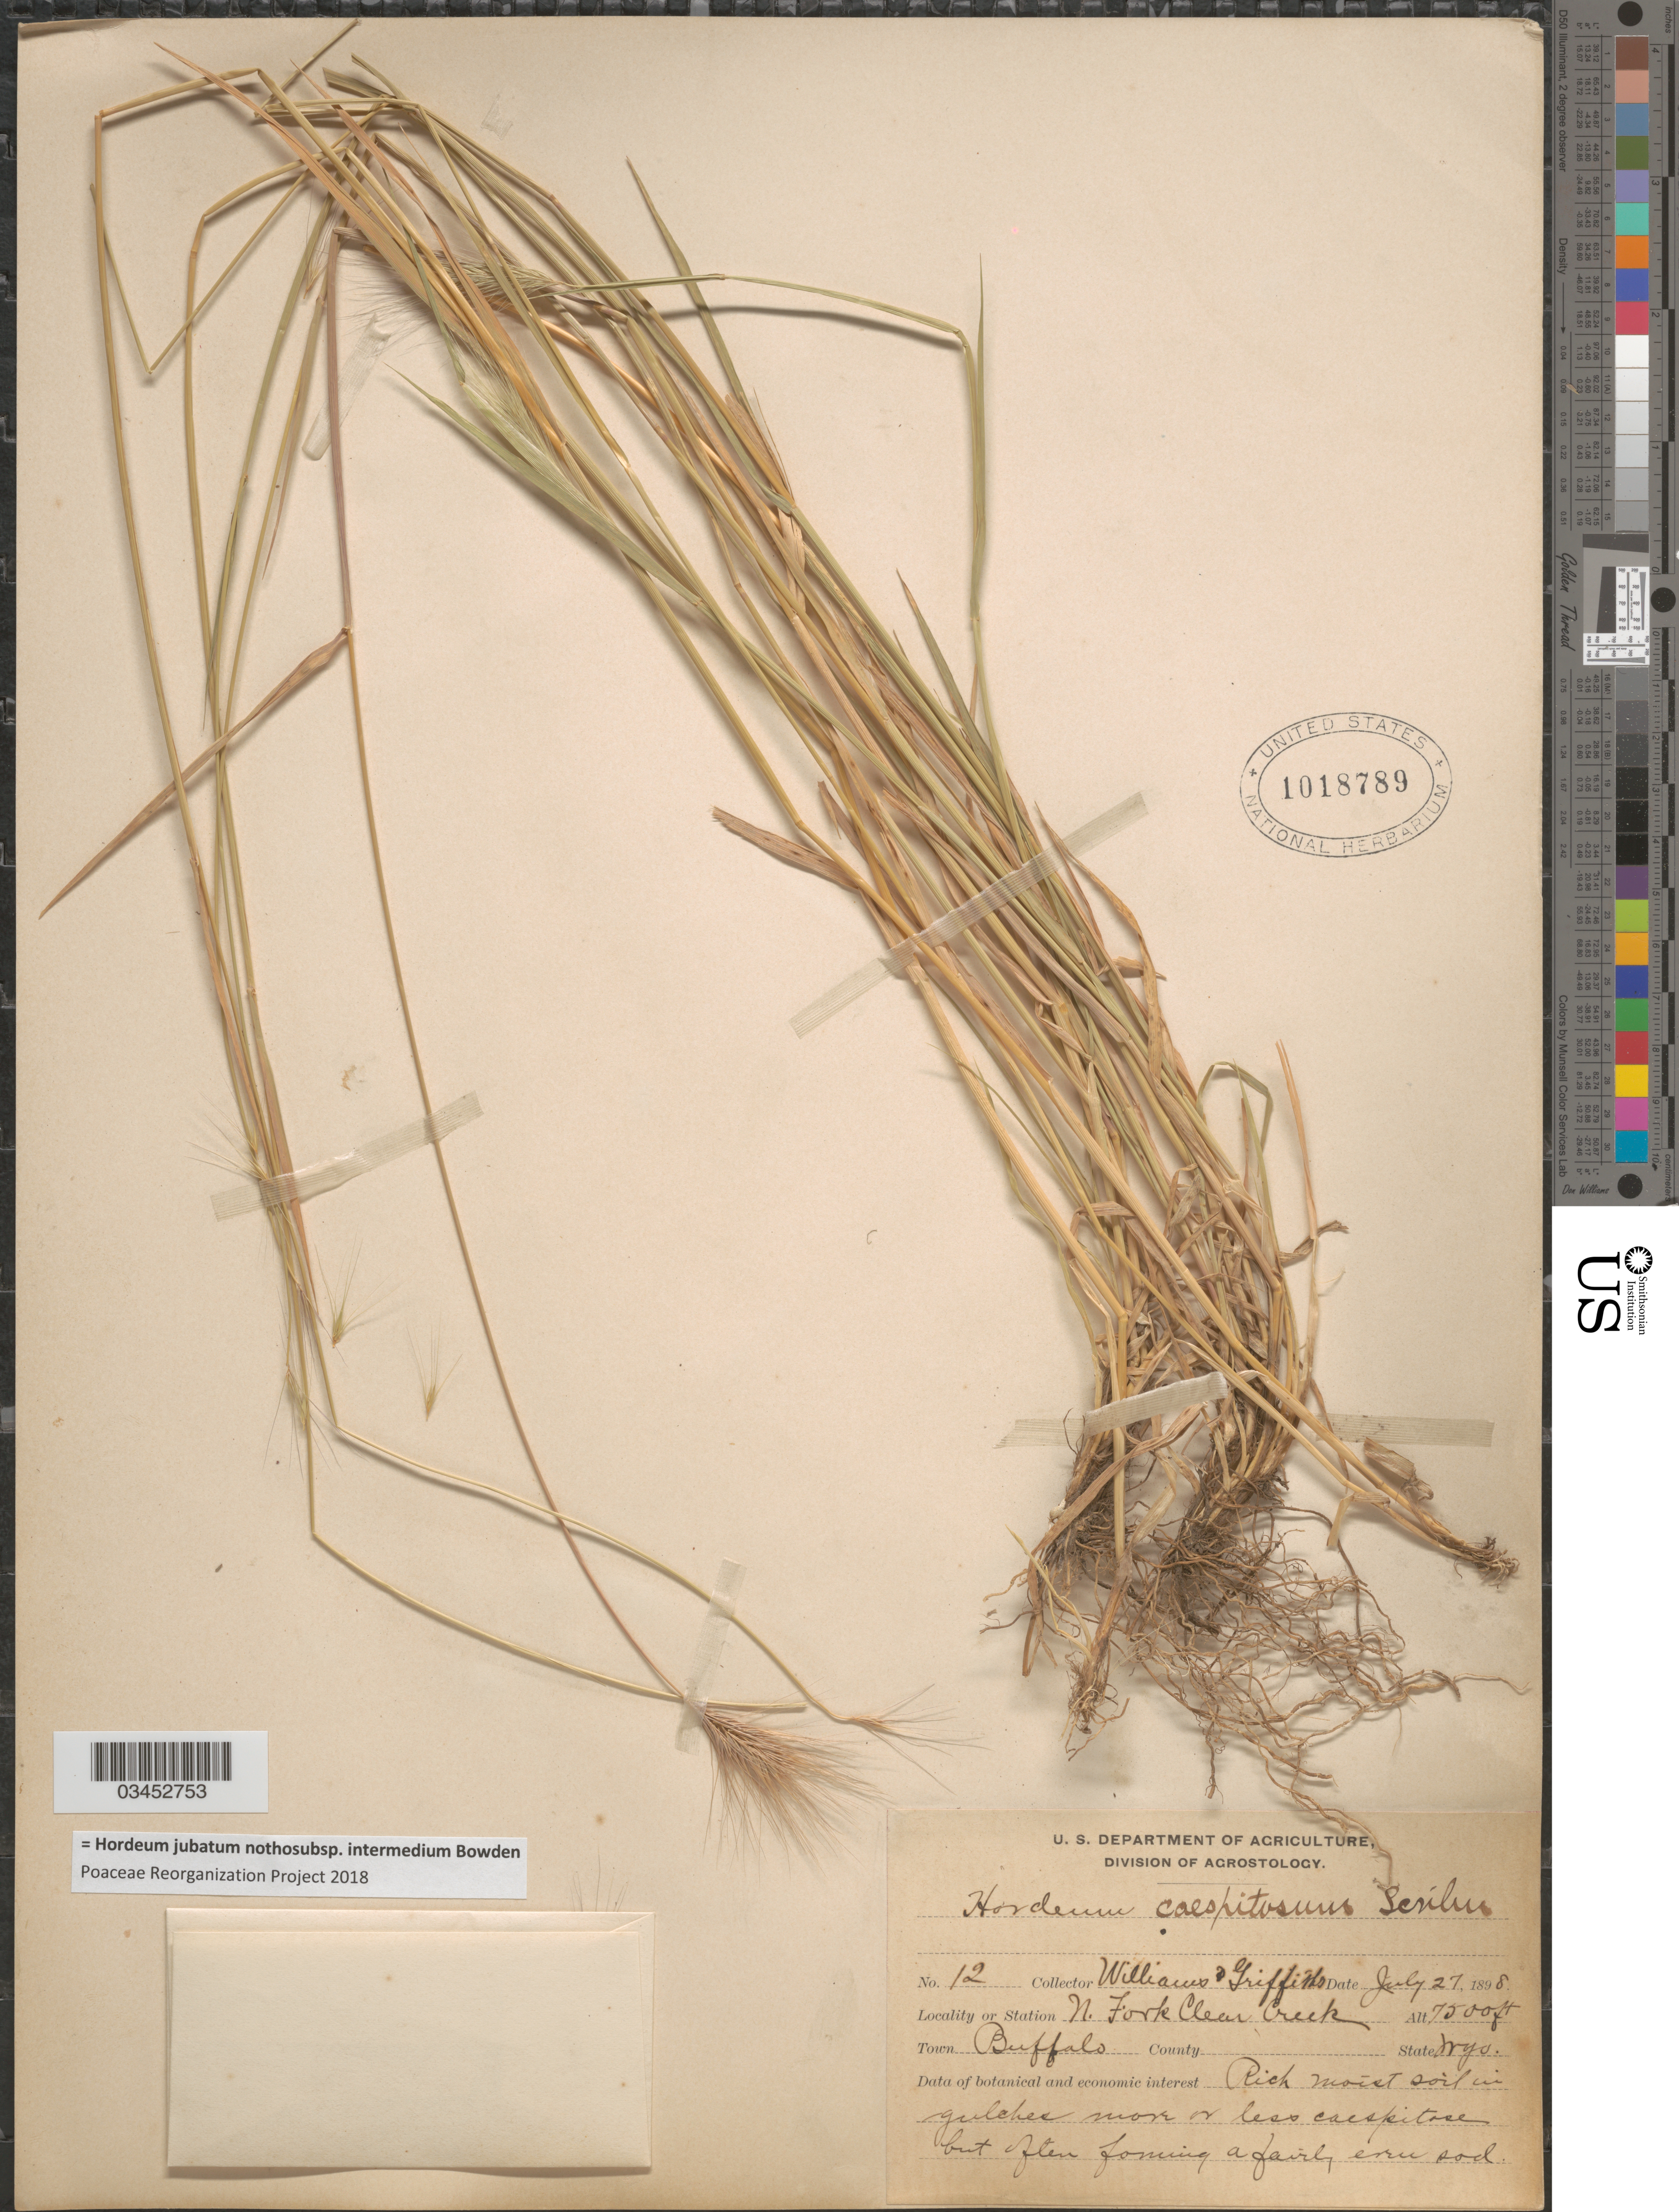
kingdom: Plantae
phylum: Tracheophyta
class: Liliopsida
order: Poales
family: Poaceae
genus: Hordeum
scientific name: Hordeum jubatum nothosubsp. intermedium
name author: Bowden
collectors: -- Williams & -- Griffiths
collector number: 12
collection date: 1898-07-27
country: United States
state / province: Wyoming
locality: N. Fork Clear Creek. Town Buffalo.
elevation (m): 2286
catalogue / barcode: US 1018789